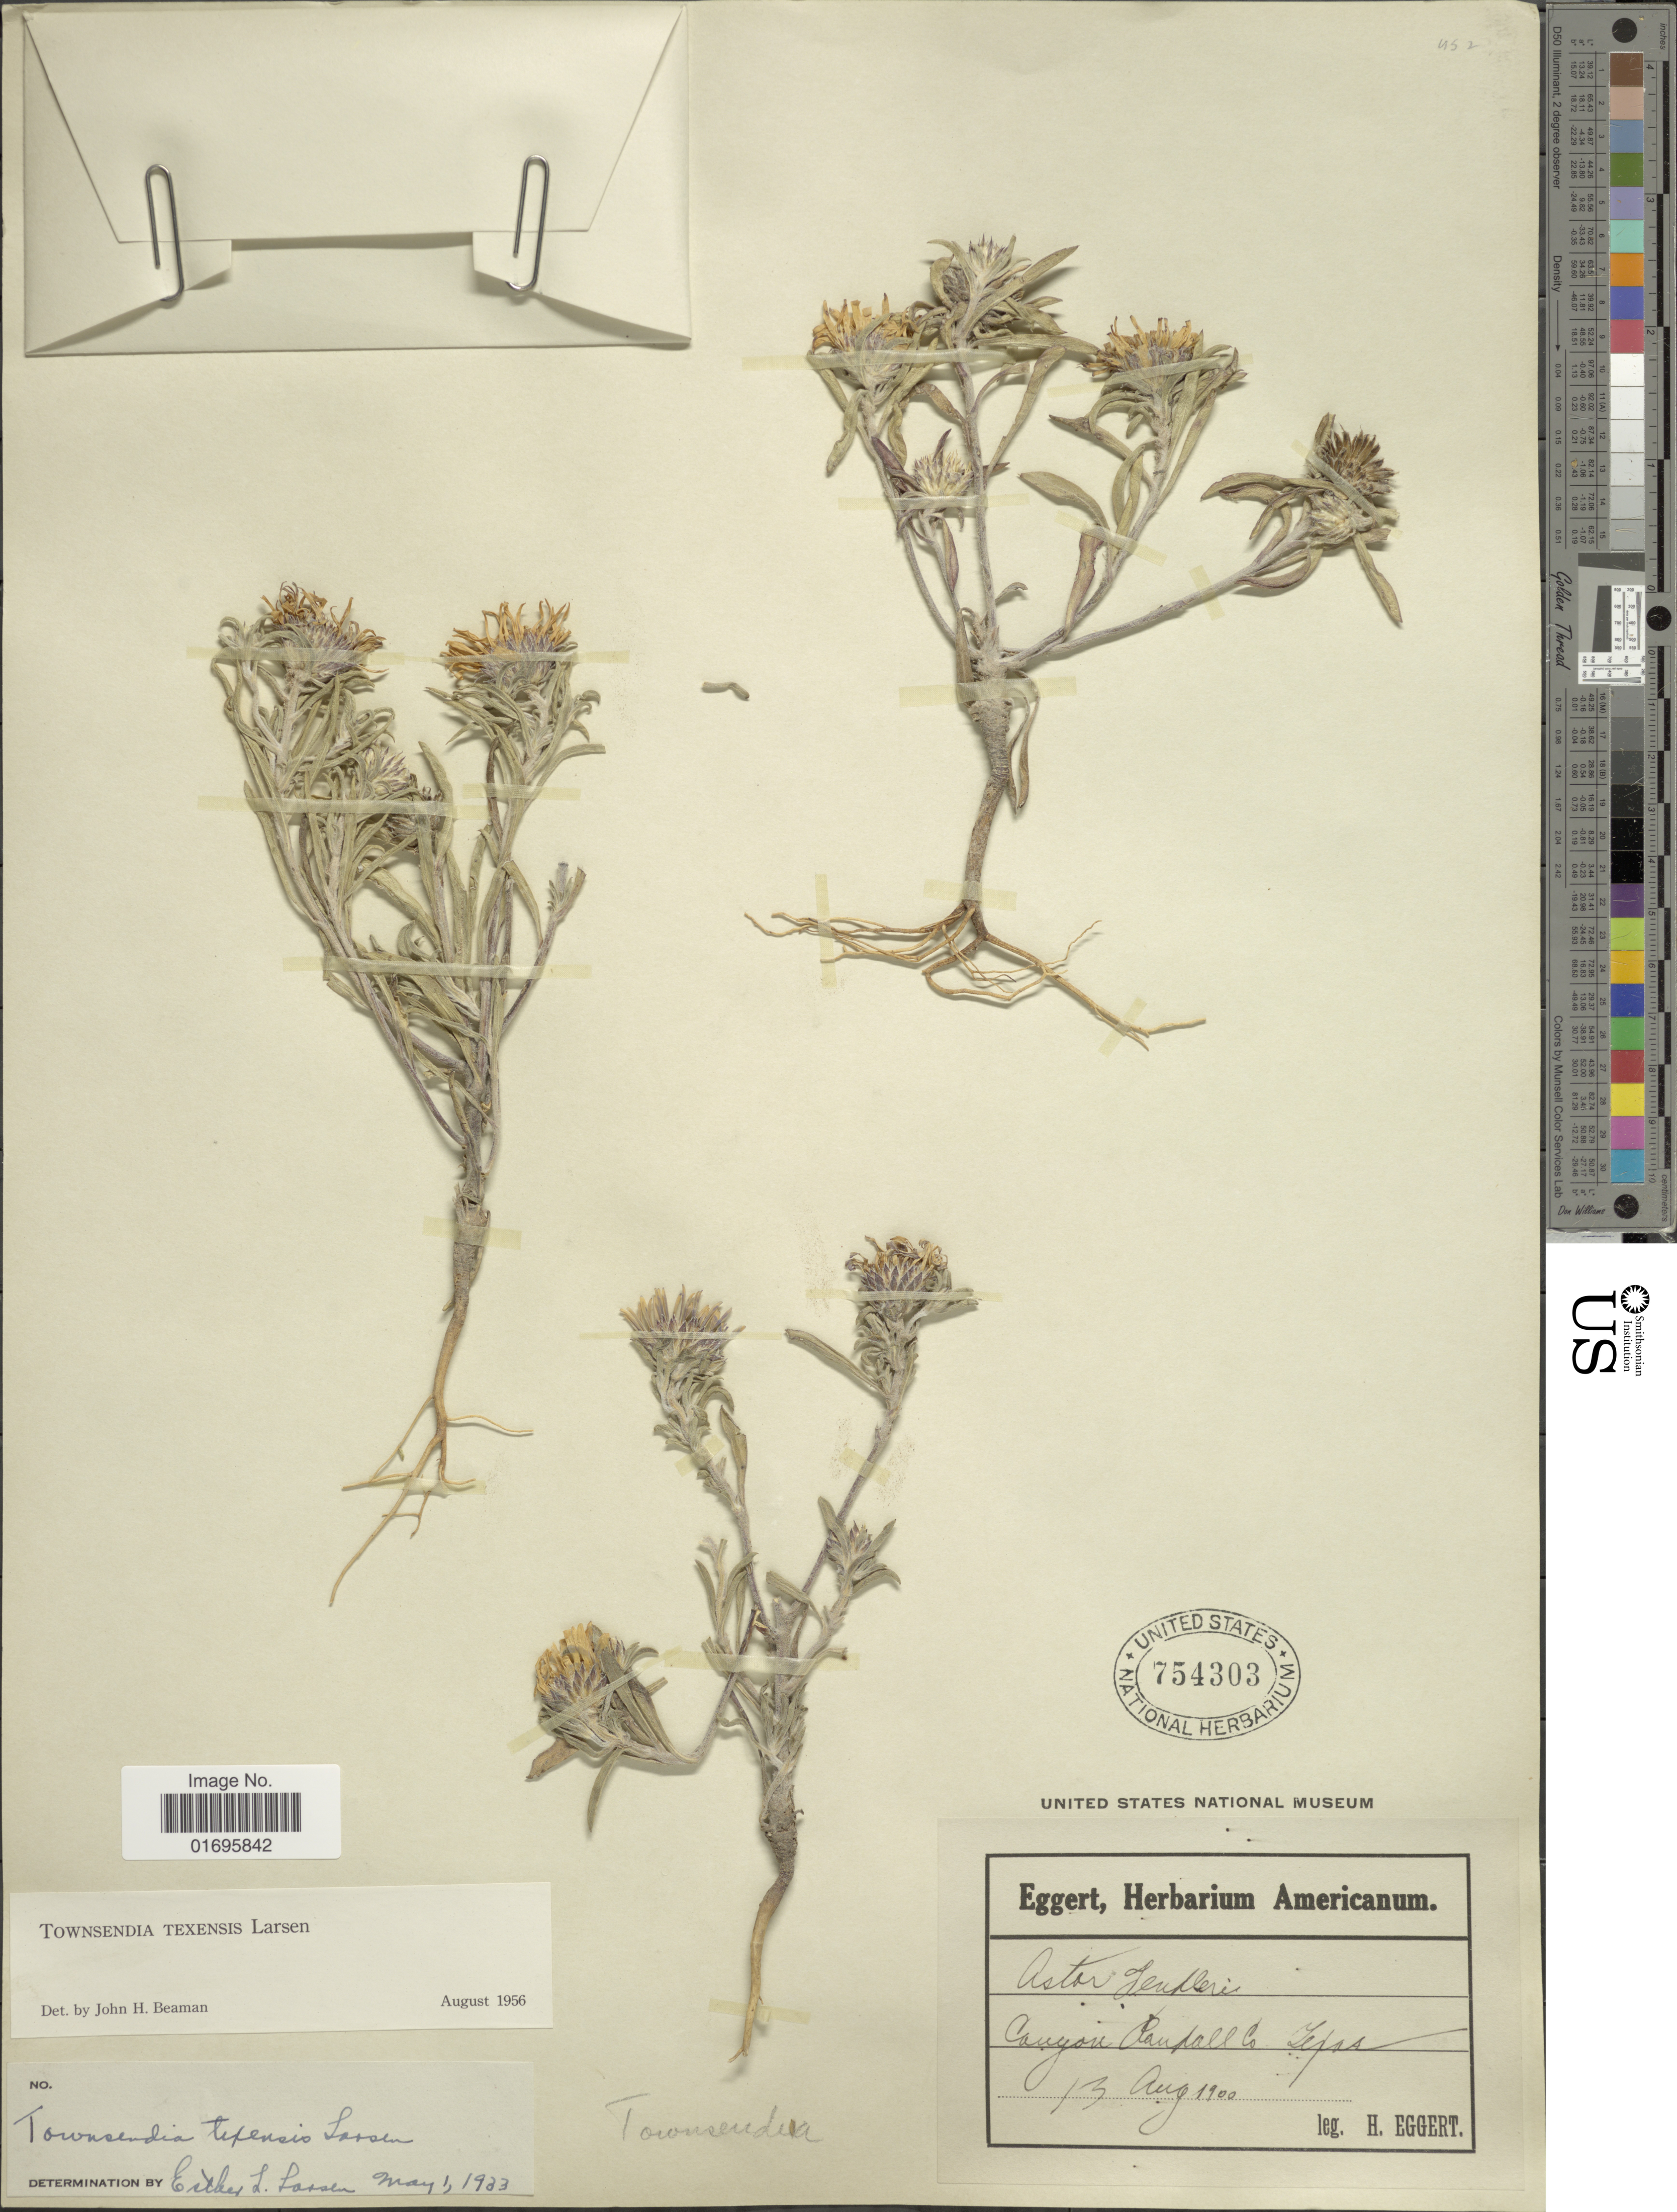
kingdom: Plantae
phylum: Tracheophyta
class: Magnoliopsida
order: Asterales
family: Asteraceae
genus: Townsendia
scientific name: Townsendia texensis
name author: Larsen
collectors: H. Eggert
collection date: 1900-08-13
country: United States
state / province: Texas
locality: Canyon Randall Co., Texas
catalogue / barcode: US 754303